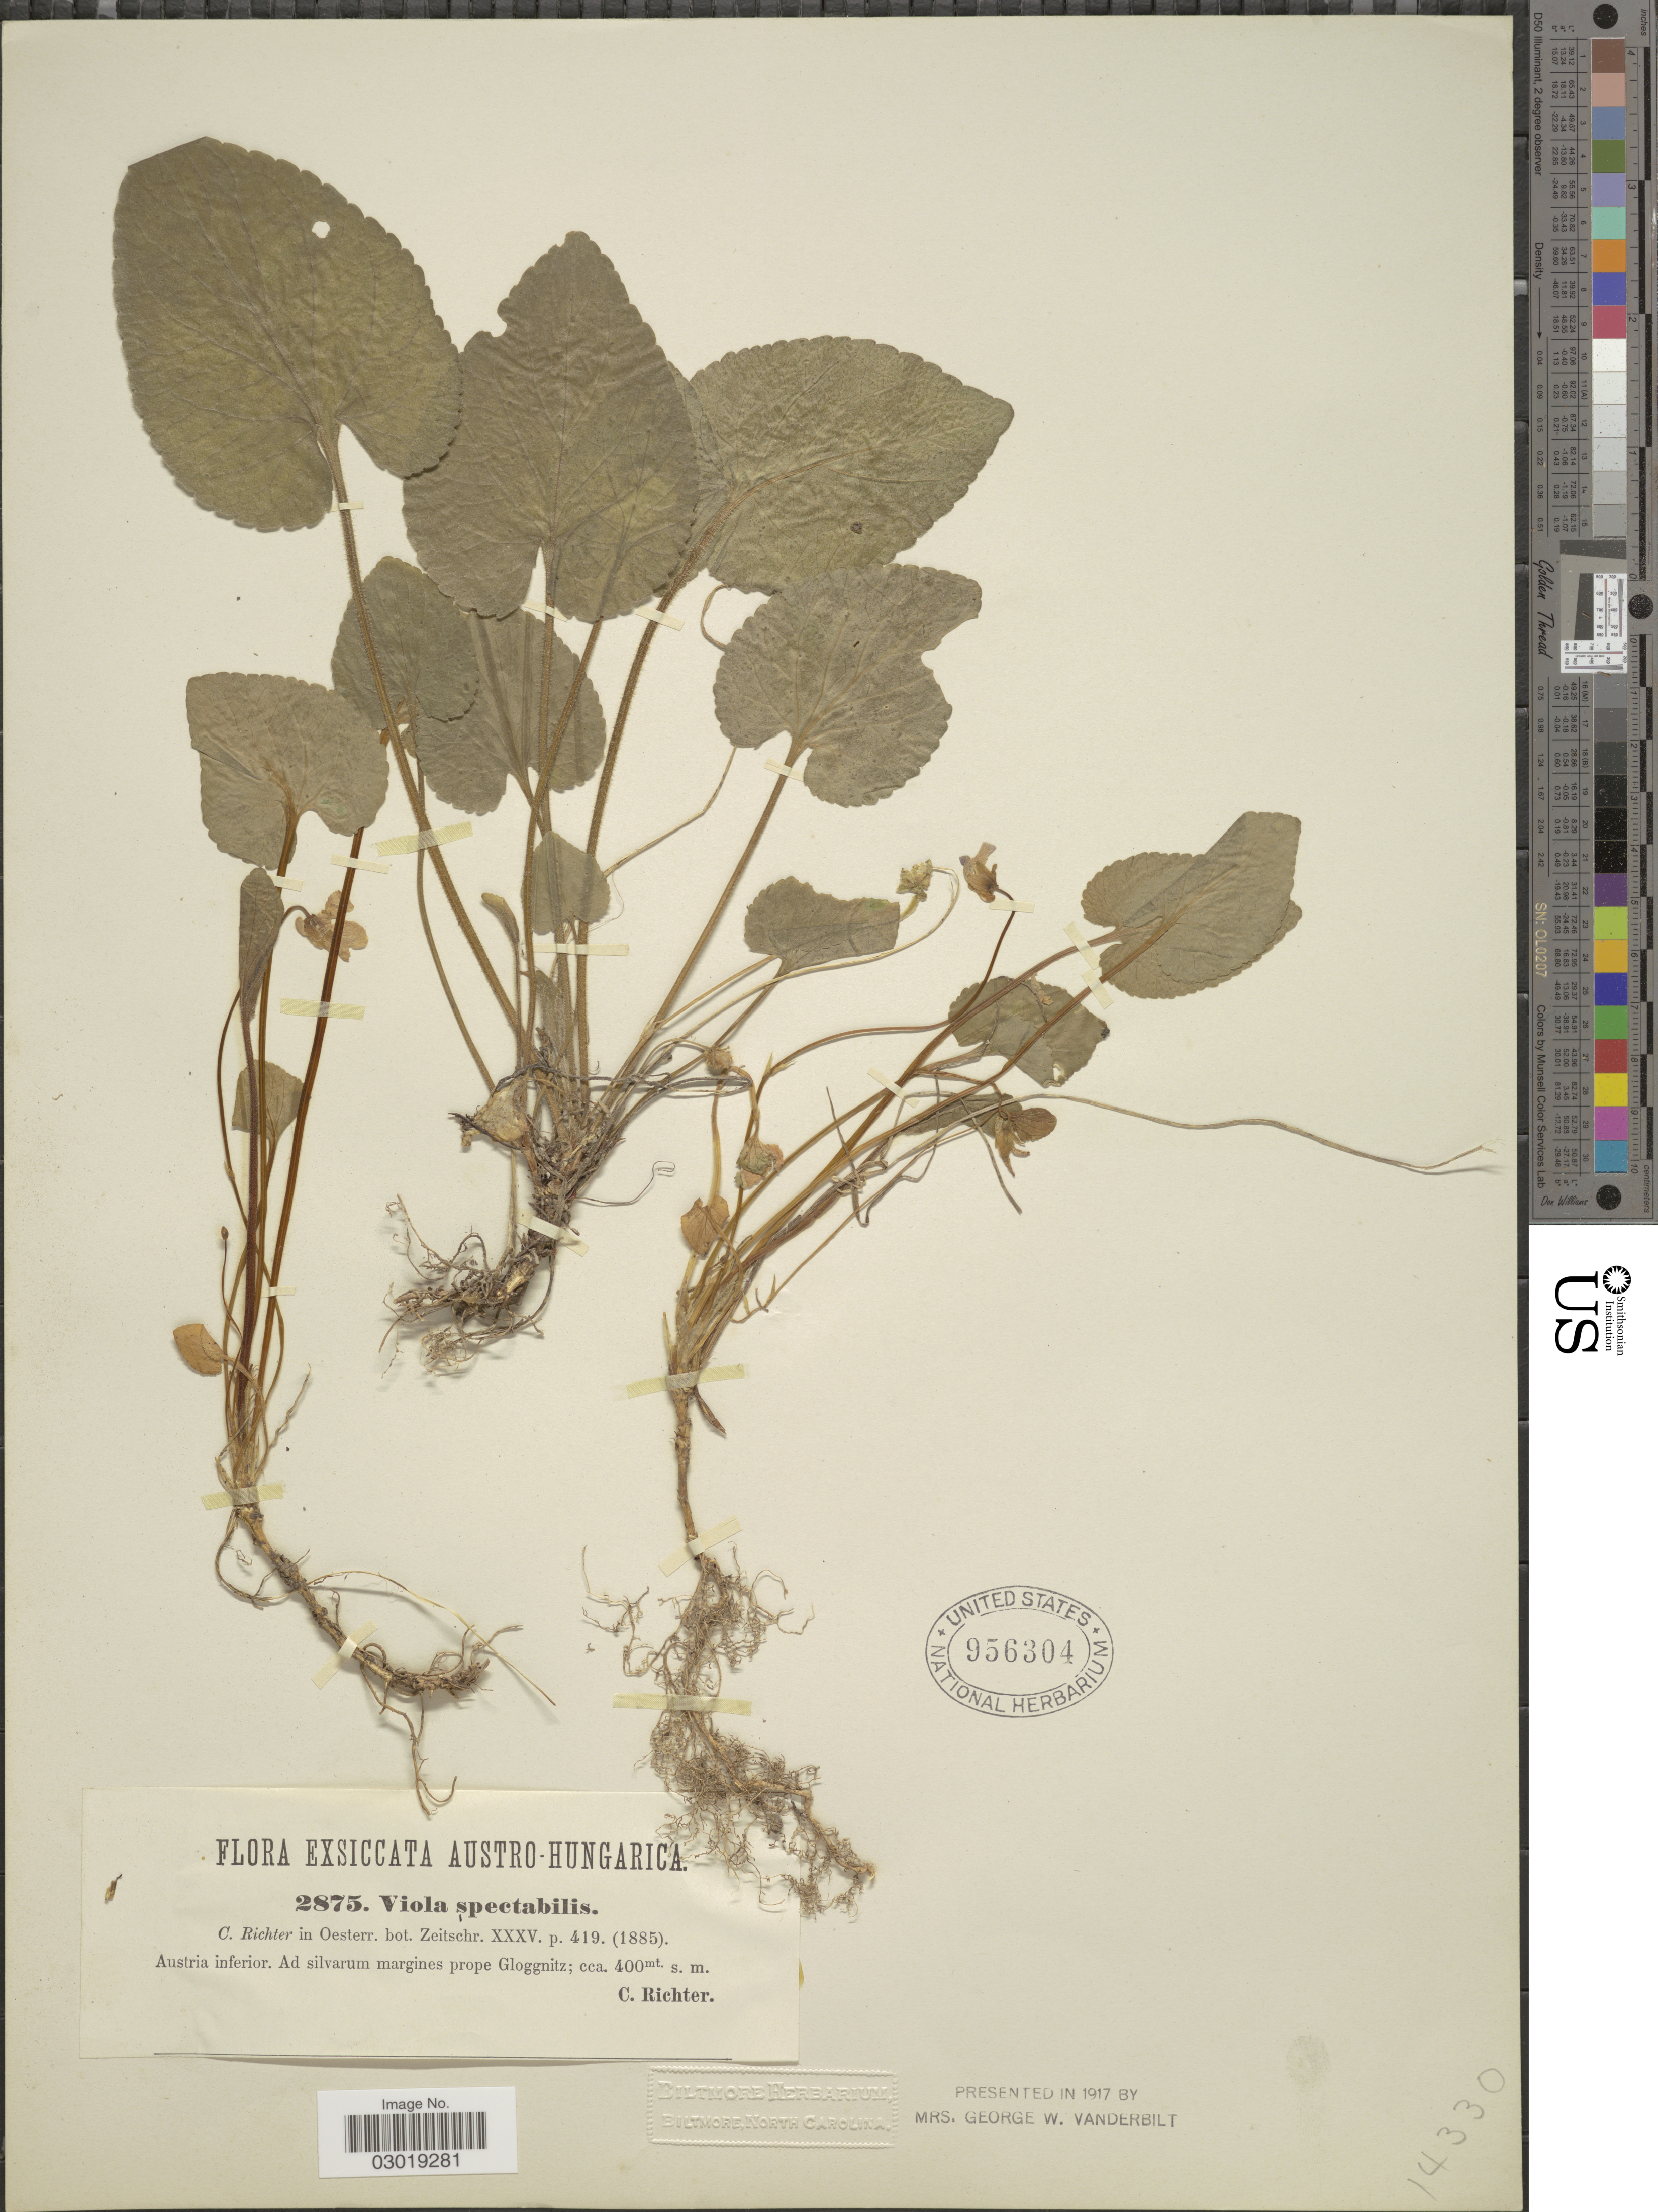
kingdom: Plantae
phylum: Tracheophyta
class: Magnoliopsida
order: Malpighiales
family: Violaceae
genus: Viola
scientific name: Viola spectabilis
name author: K. Richt.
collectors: K. Richter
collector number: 2875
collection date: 1885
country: Hungary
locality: Austro-Hungarica. Ad silvarum margines prope Gloggnitz.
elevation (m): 400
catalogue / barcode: US 956304